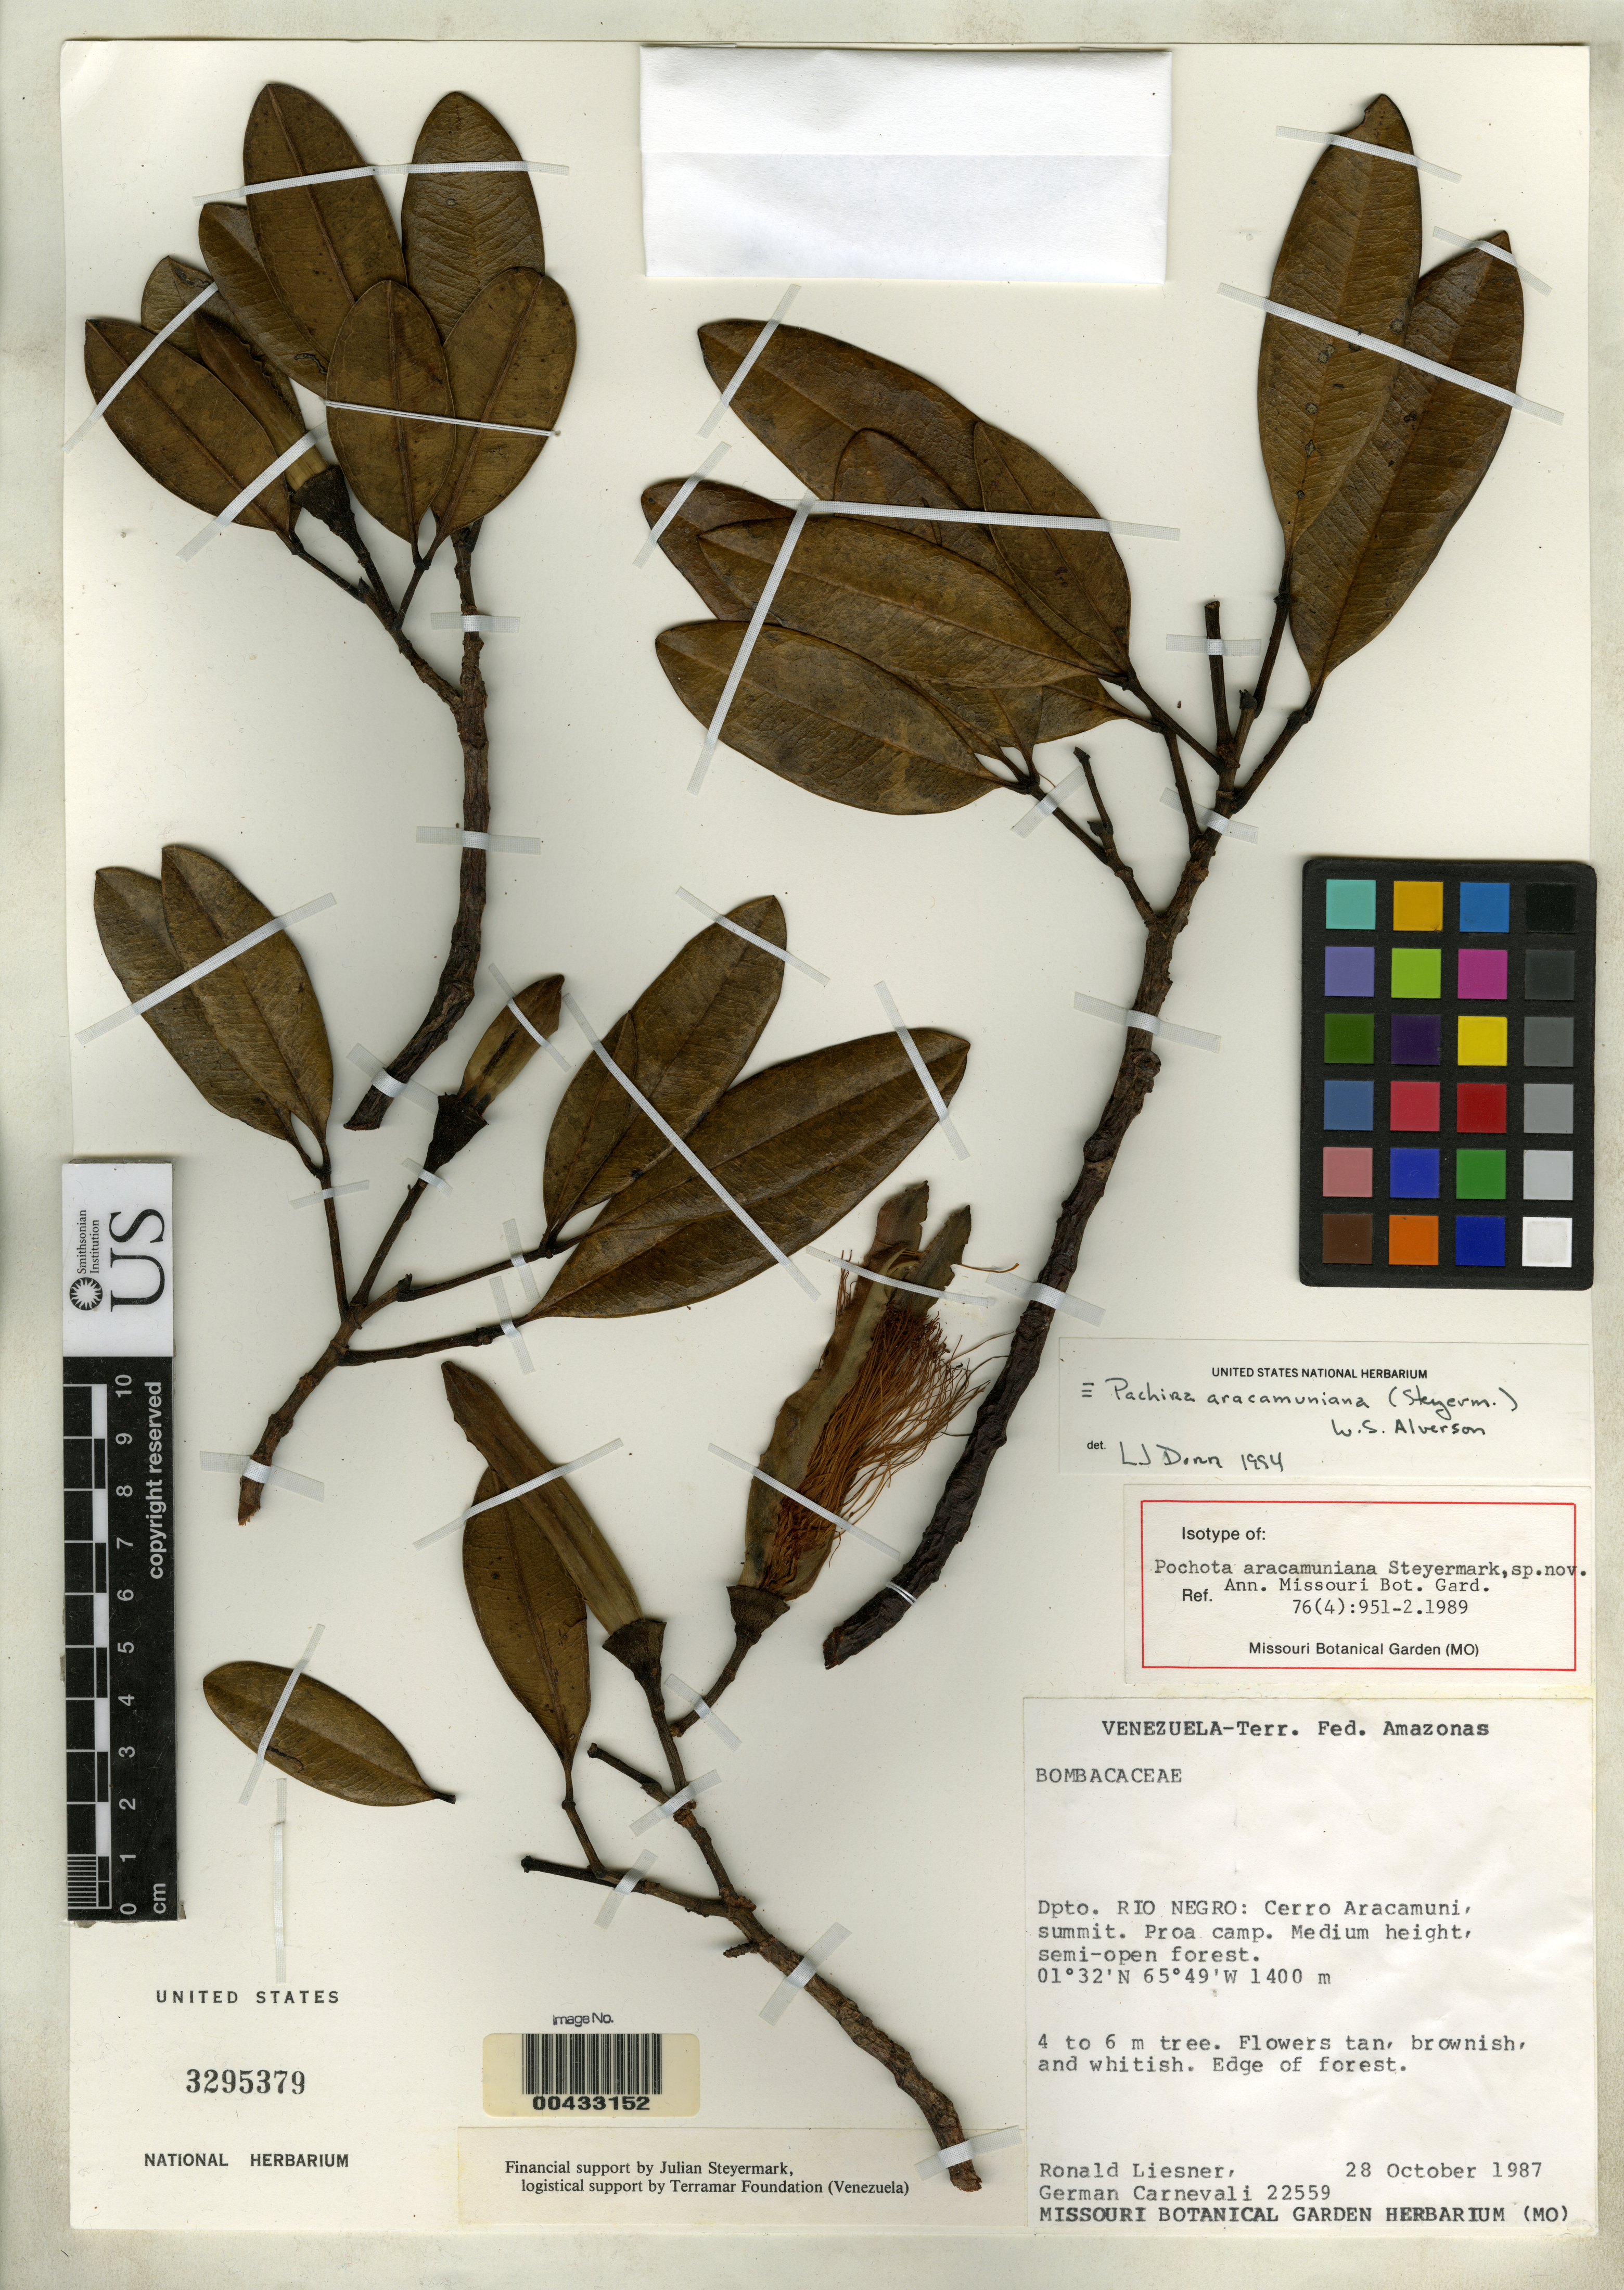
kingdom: Plantae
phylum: Tracheophyta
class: Magnoliopsida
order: Malvales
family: Malvaceae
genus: Pochota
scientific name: Pochota aracamuniana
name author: Steyerm.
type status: Isotype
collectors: R. L. Liesner & C. Carnevali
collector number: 22559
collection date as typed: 28 Oct 1987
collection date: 1987-10-28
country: Venezuela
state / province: Rio Negro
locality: Cerro Aracamuni, summit, proa. camp.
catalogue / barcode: US 3295379